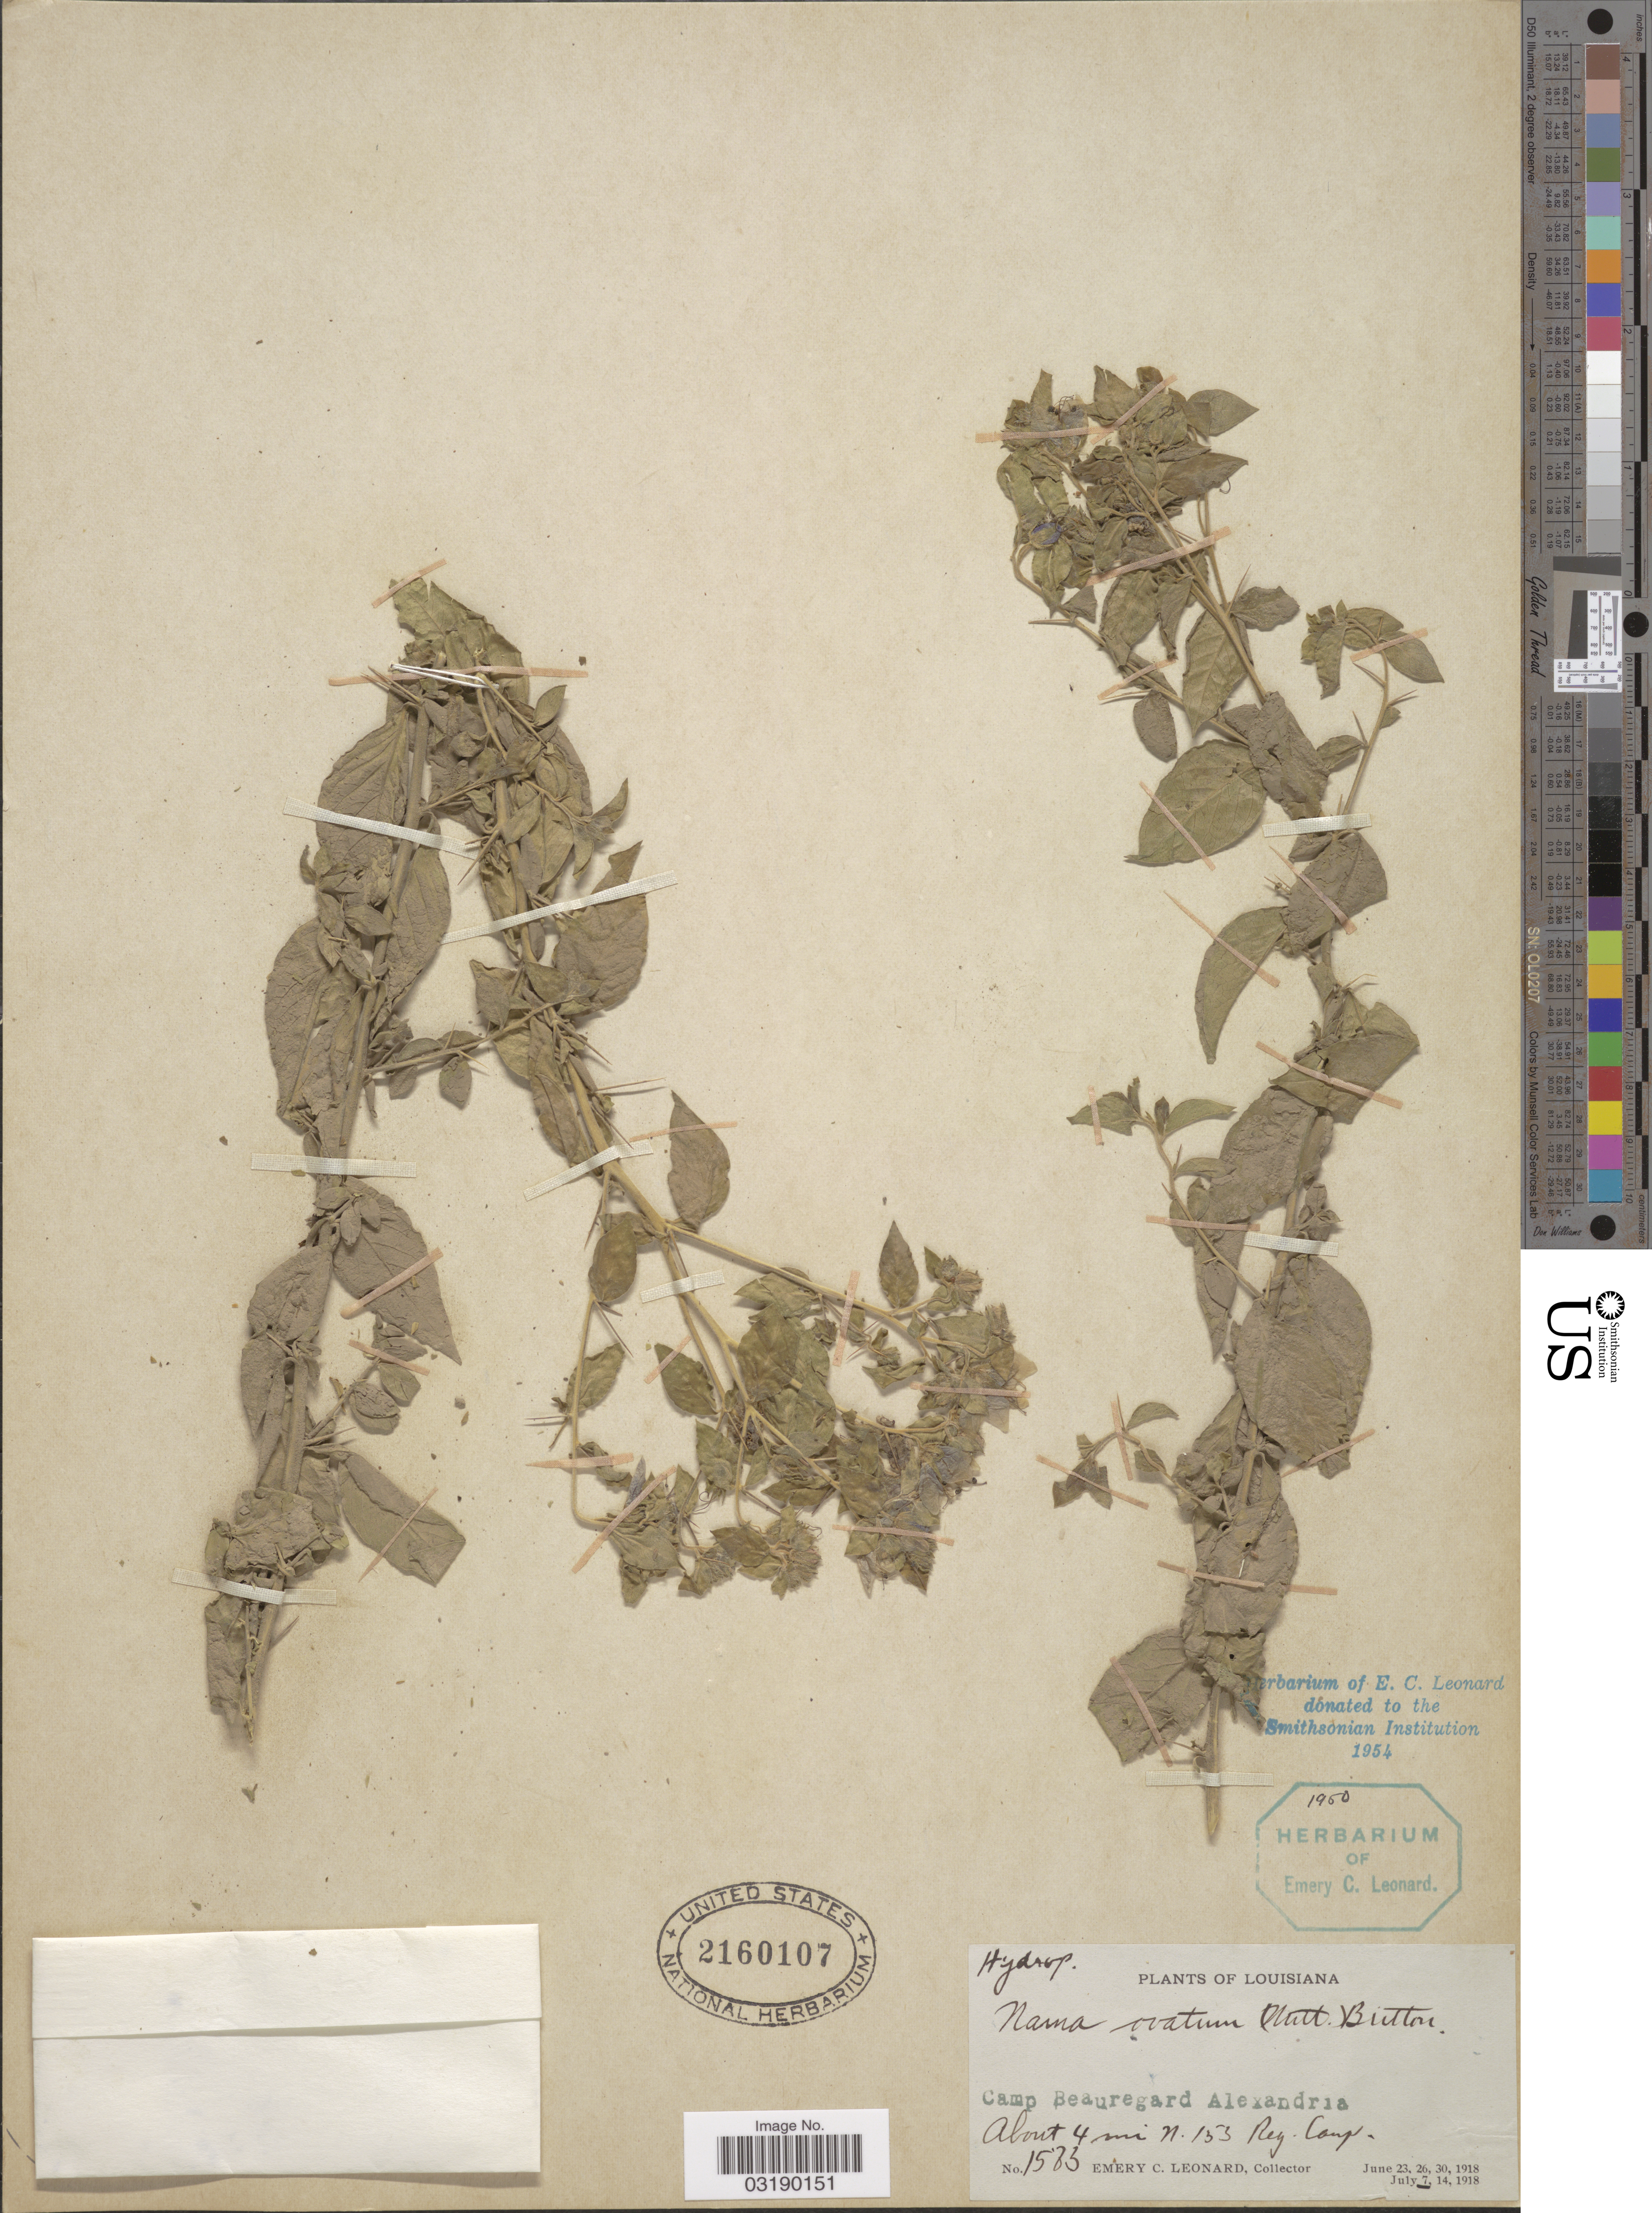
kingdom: Plantae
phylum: Tracheophyta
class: Magnoliopsida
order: Solanales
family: Hydroleaceae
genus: Hydrolea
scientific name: Hydrolea ovata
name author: Nutt. ex Choisy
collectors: E. C. Leonard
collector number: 1583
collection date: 1918-07-07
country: United States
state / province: Louisiana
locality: Camp Beauregard Alexandria. About 4 mi N.153 Reg. Camp.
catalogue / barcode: US 2160107